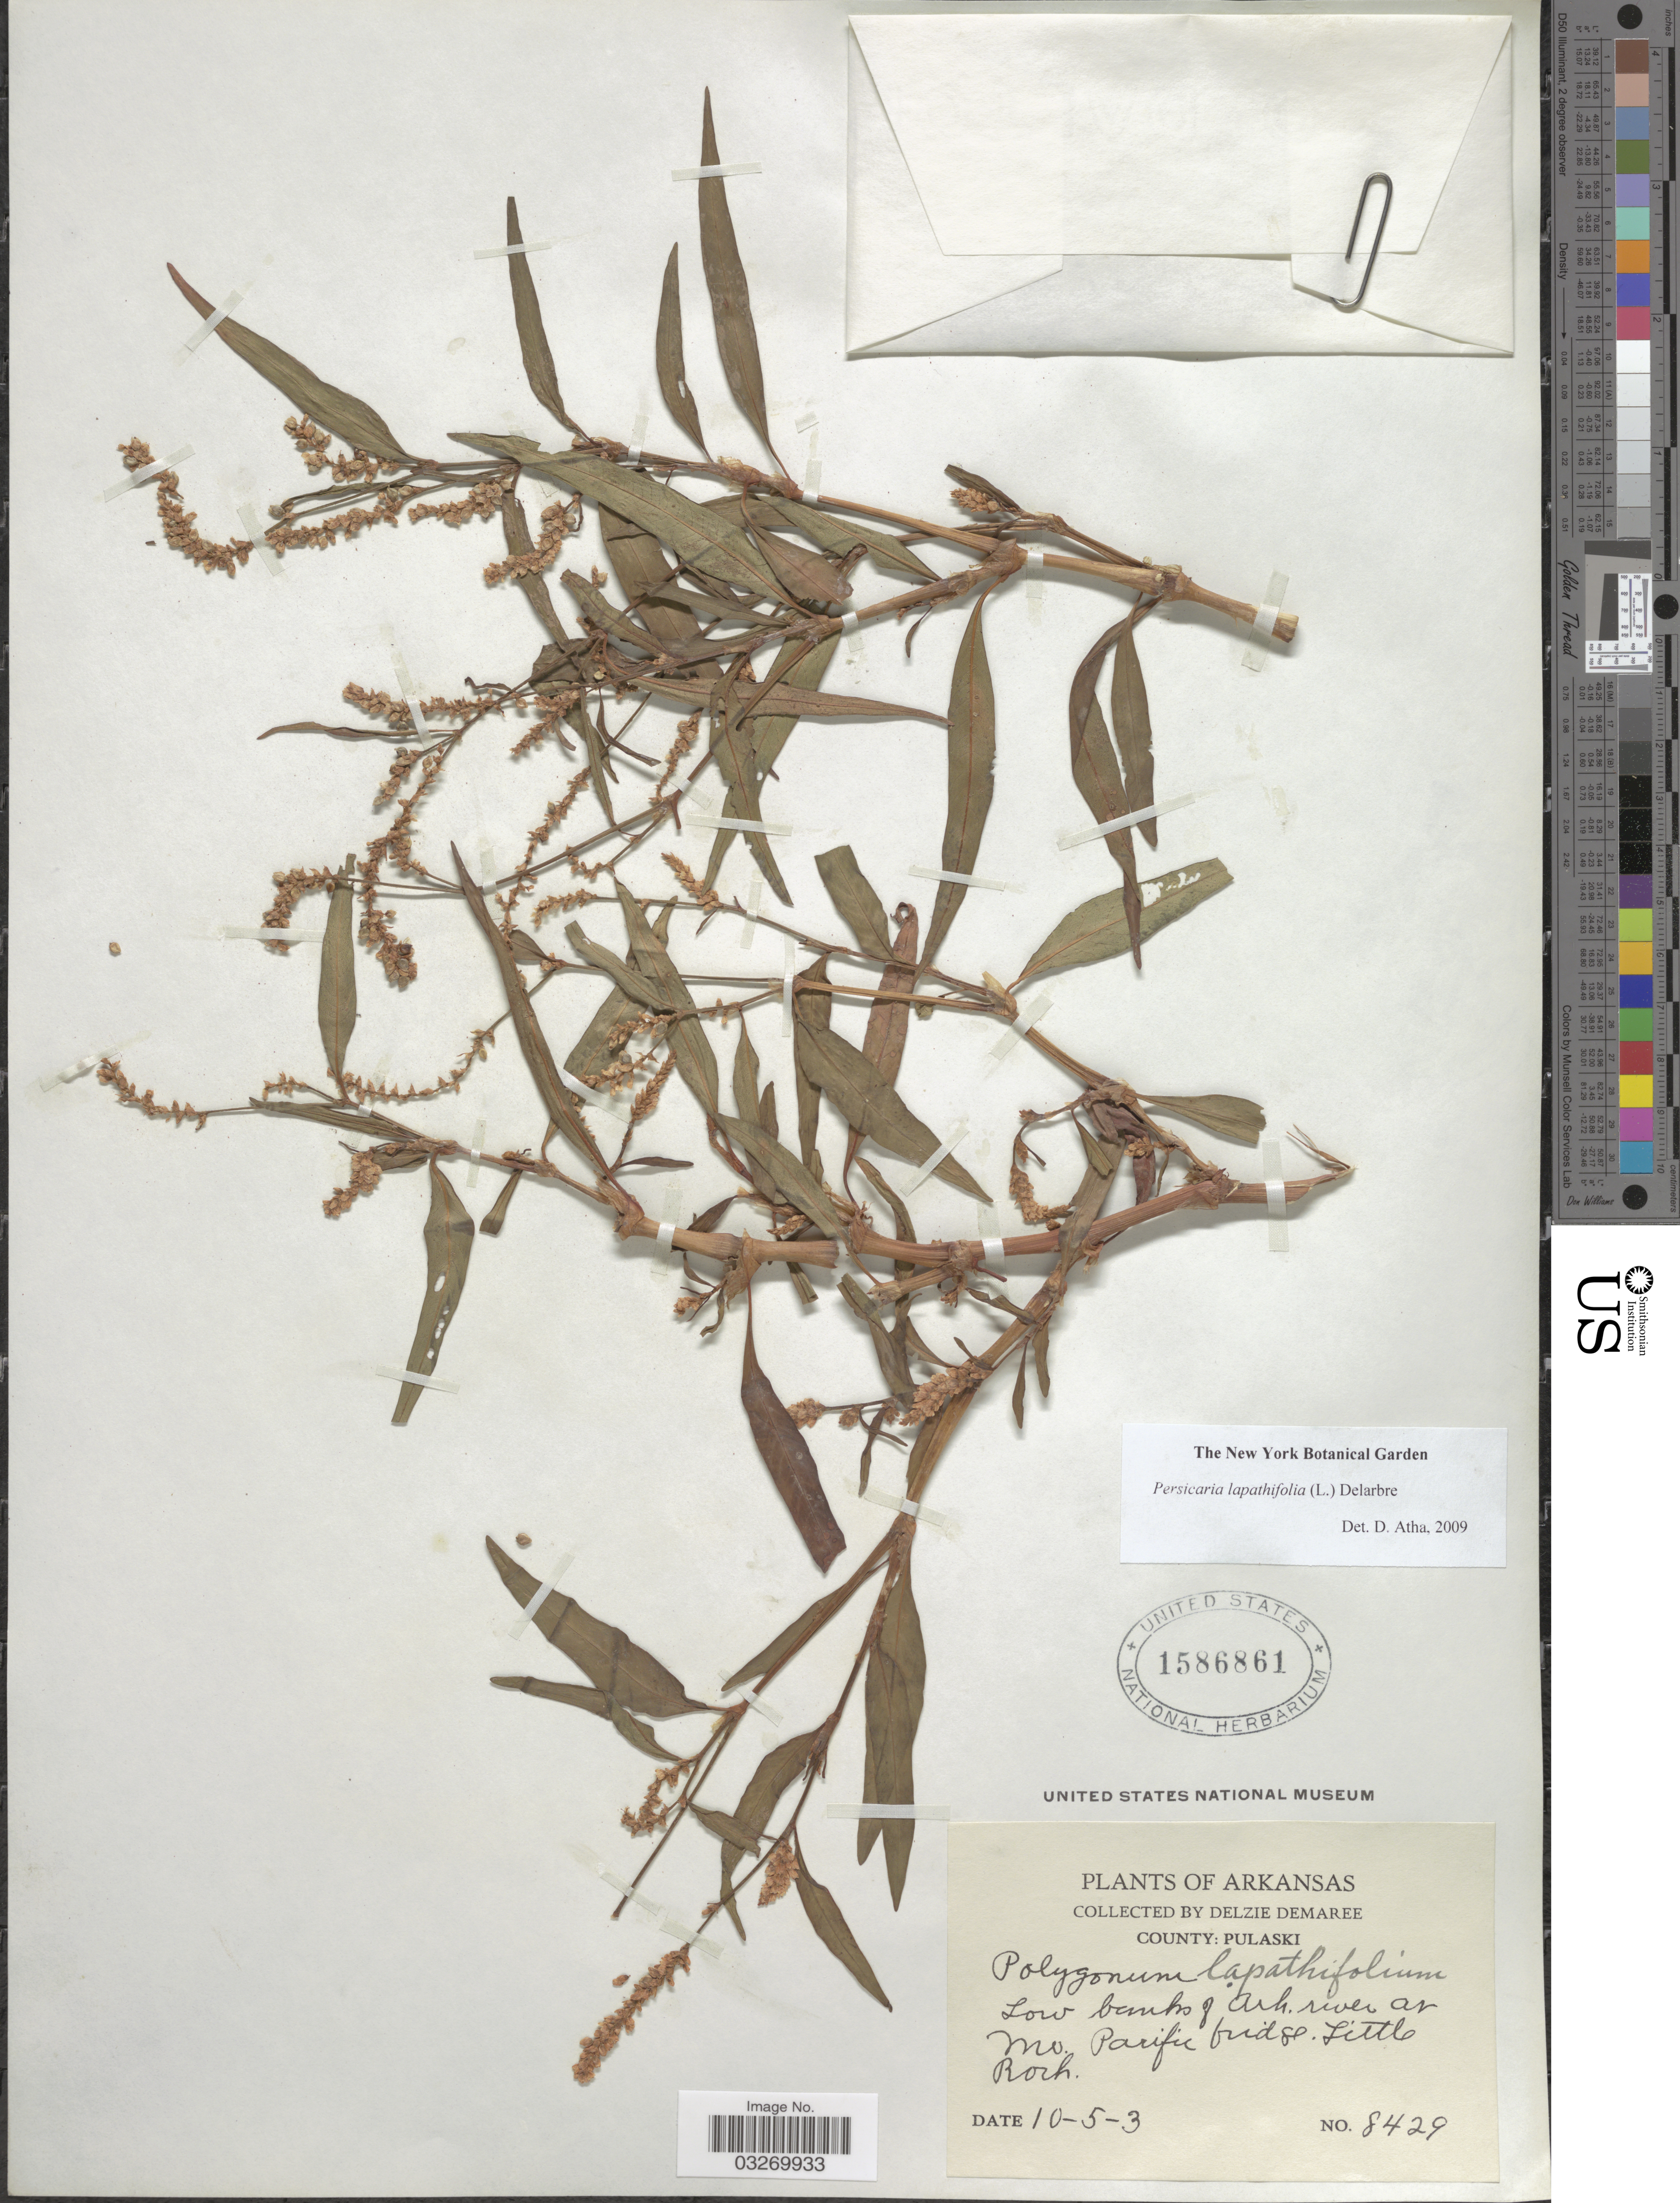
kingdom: Plantae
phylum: Tracheophyta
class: Magnoliopsida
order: Caryophyllales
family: Polygonaceae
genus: Persicaria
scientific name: Persicaria lapathifolia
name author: (L.) Delarbre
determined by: Atha, D. E.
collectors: D. Demaree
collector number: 8429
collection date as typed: Transcribed d/m/y: 5/10/3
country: United States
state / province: Arkansas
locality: County: Pulaski. Low banks of Ark river at Mo. Pacific bridge Little Rock.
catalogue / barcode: US 1586861